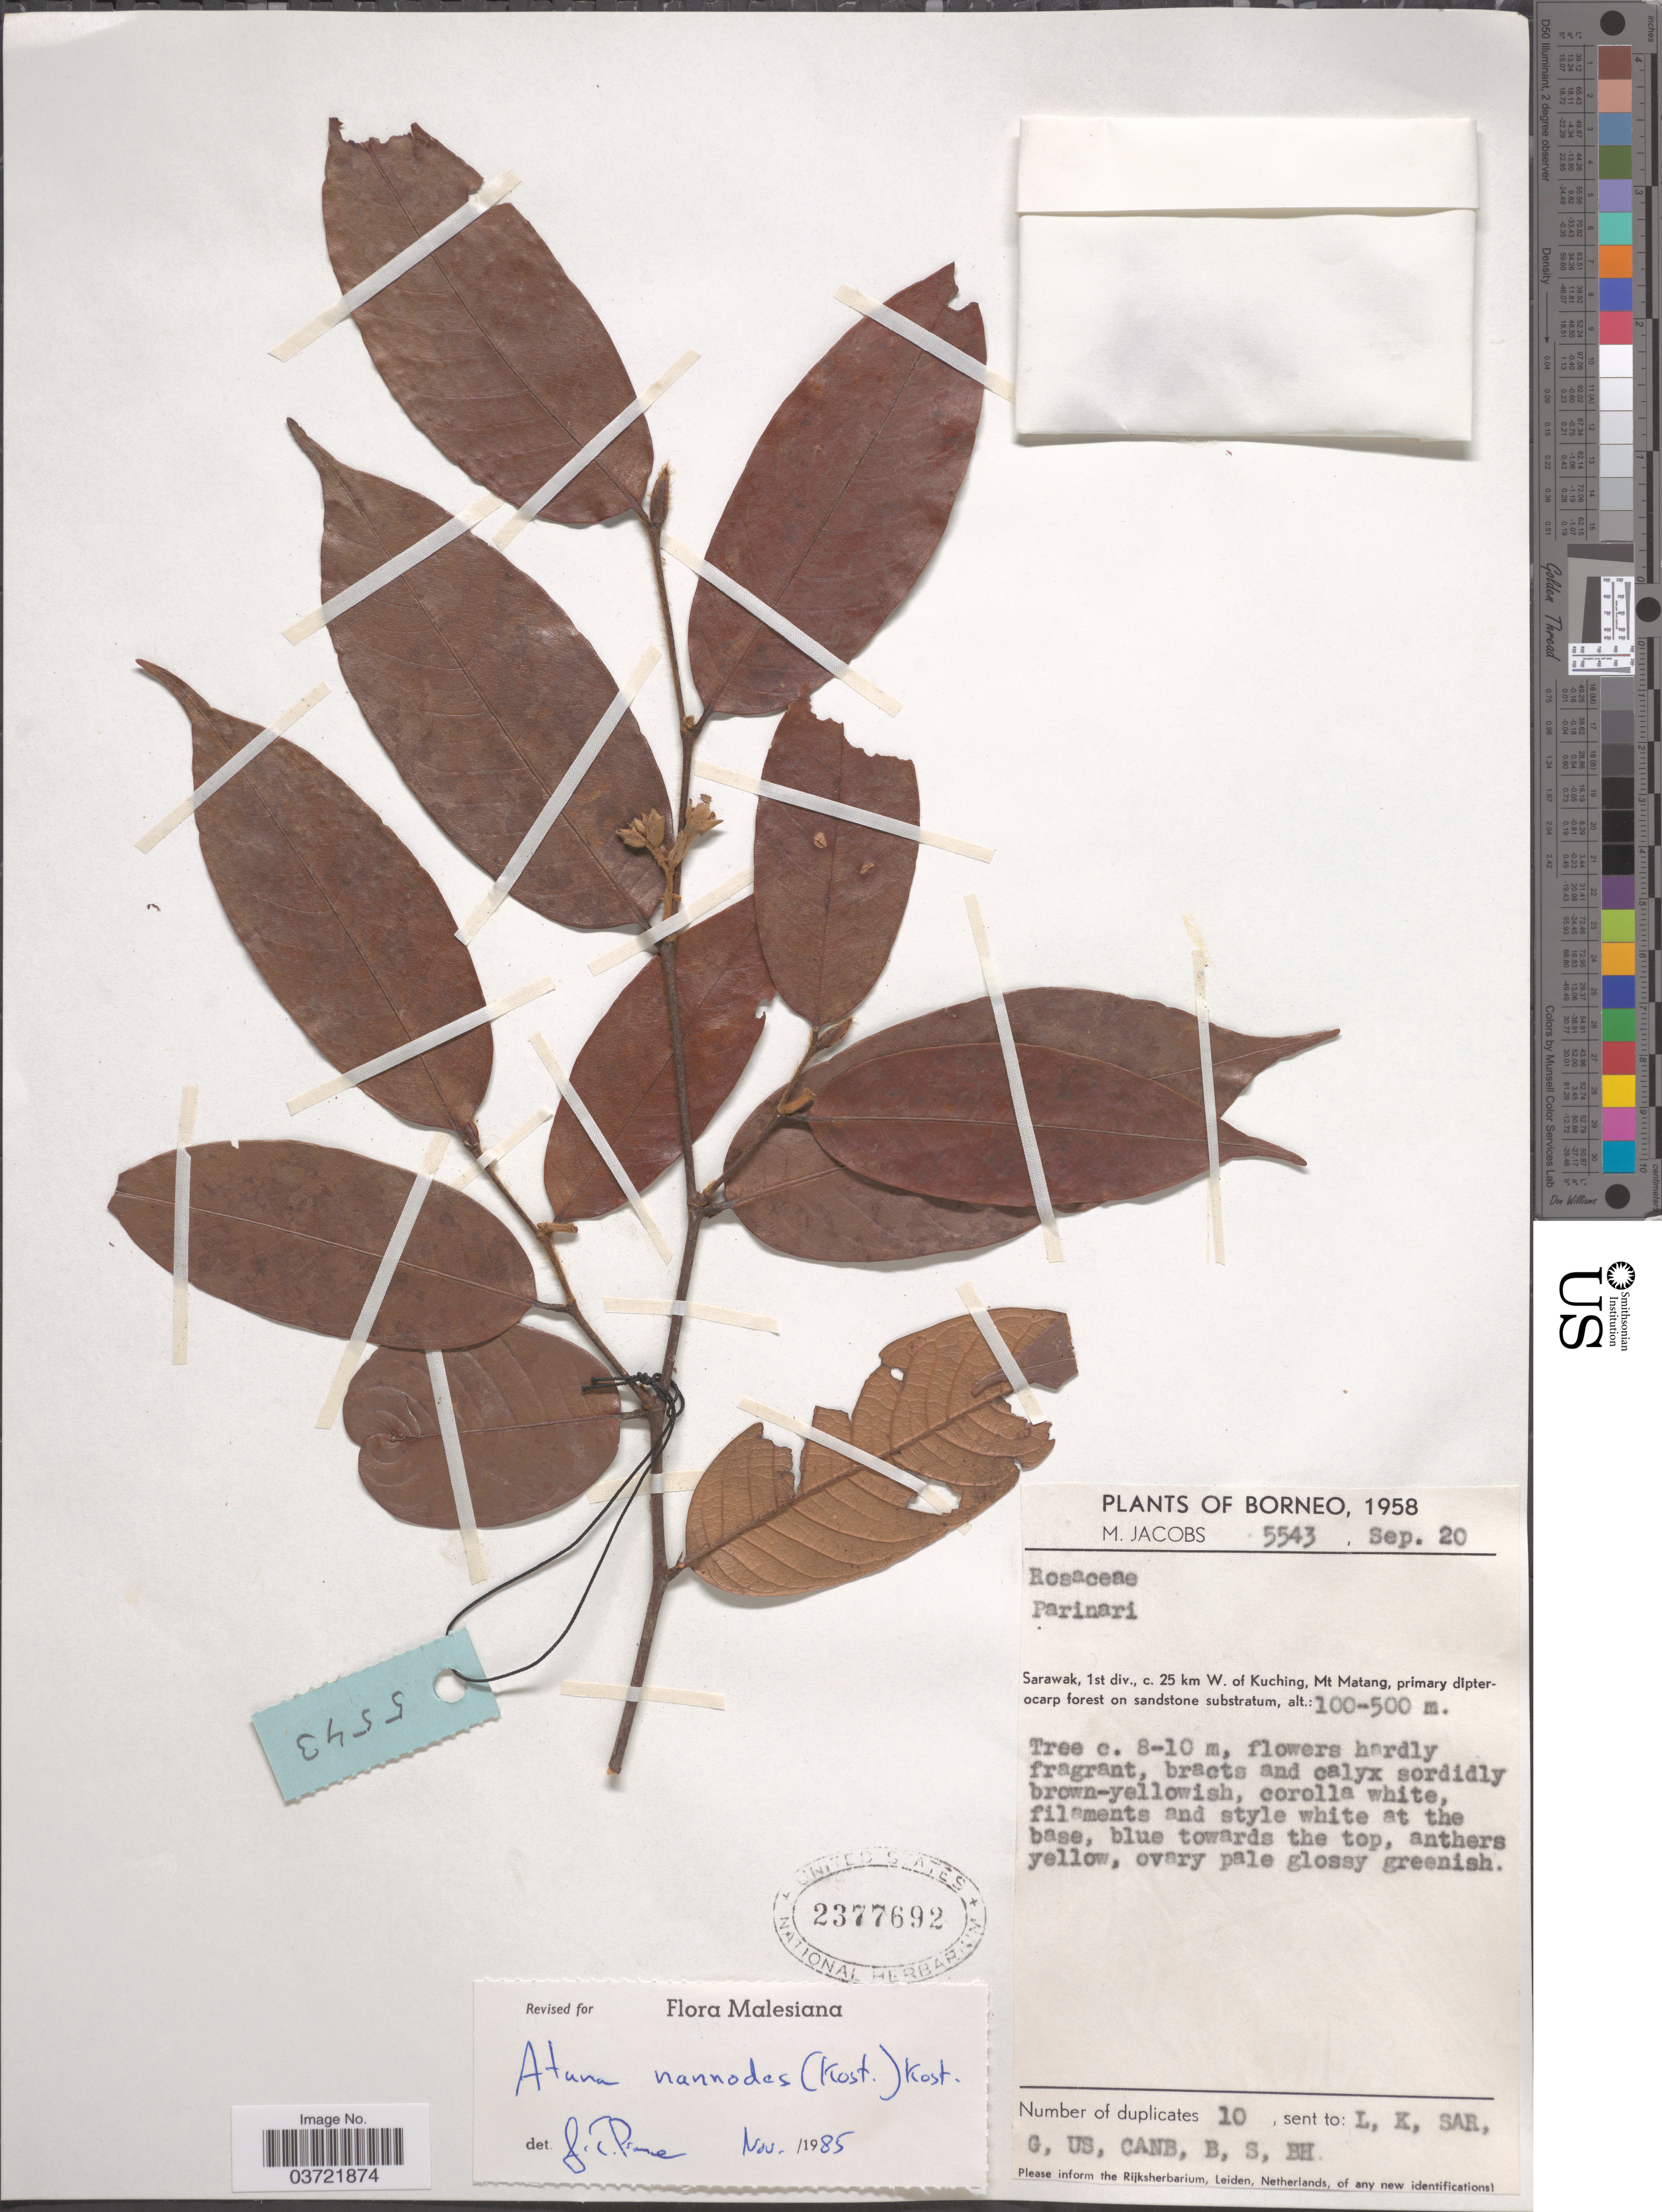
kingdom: Plantae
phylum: Tracheophyta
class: Magnoliopsida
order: Malpighiales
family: Chrysobalanaceae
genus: Atuna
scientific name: Atuna nannodes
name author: (Kosterm.) Kosterm.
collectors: M. Jacobs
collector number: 5543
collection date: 1958-09-20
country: Malaysia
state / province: Sarawak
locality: Borneo. 1st div., c. 25 km W. of Kuching, Mt Matang.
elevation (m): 100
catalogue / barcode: US 2377692